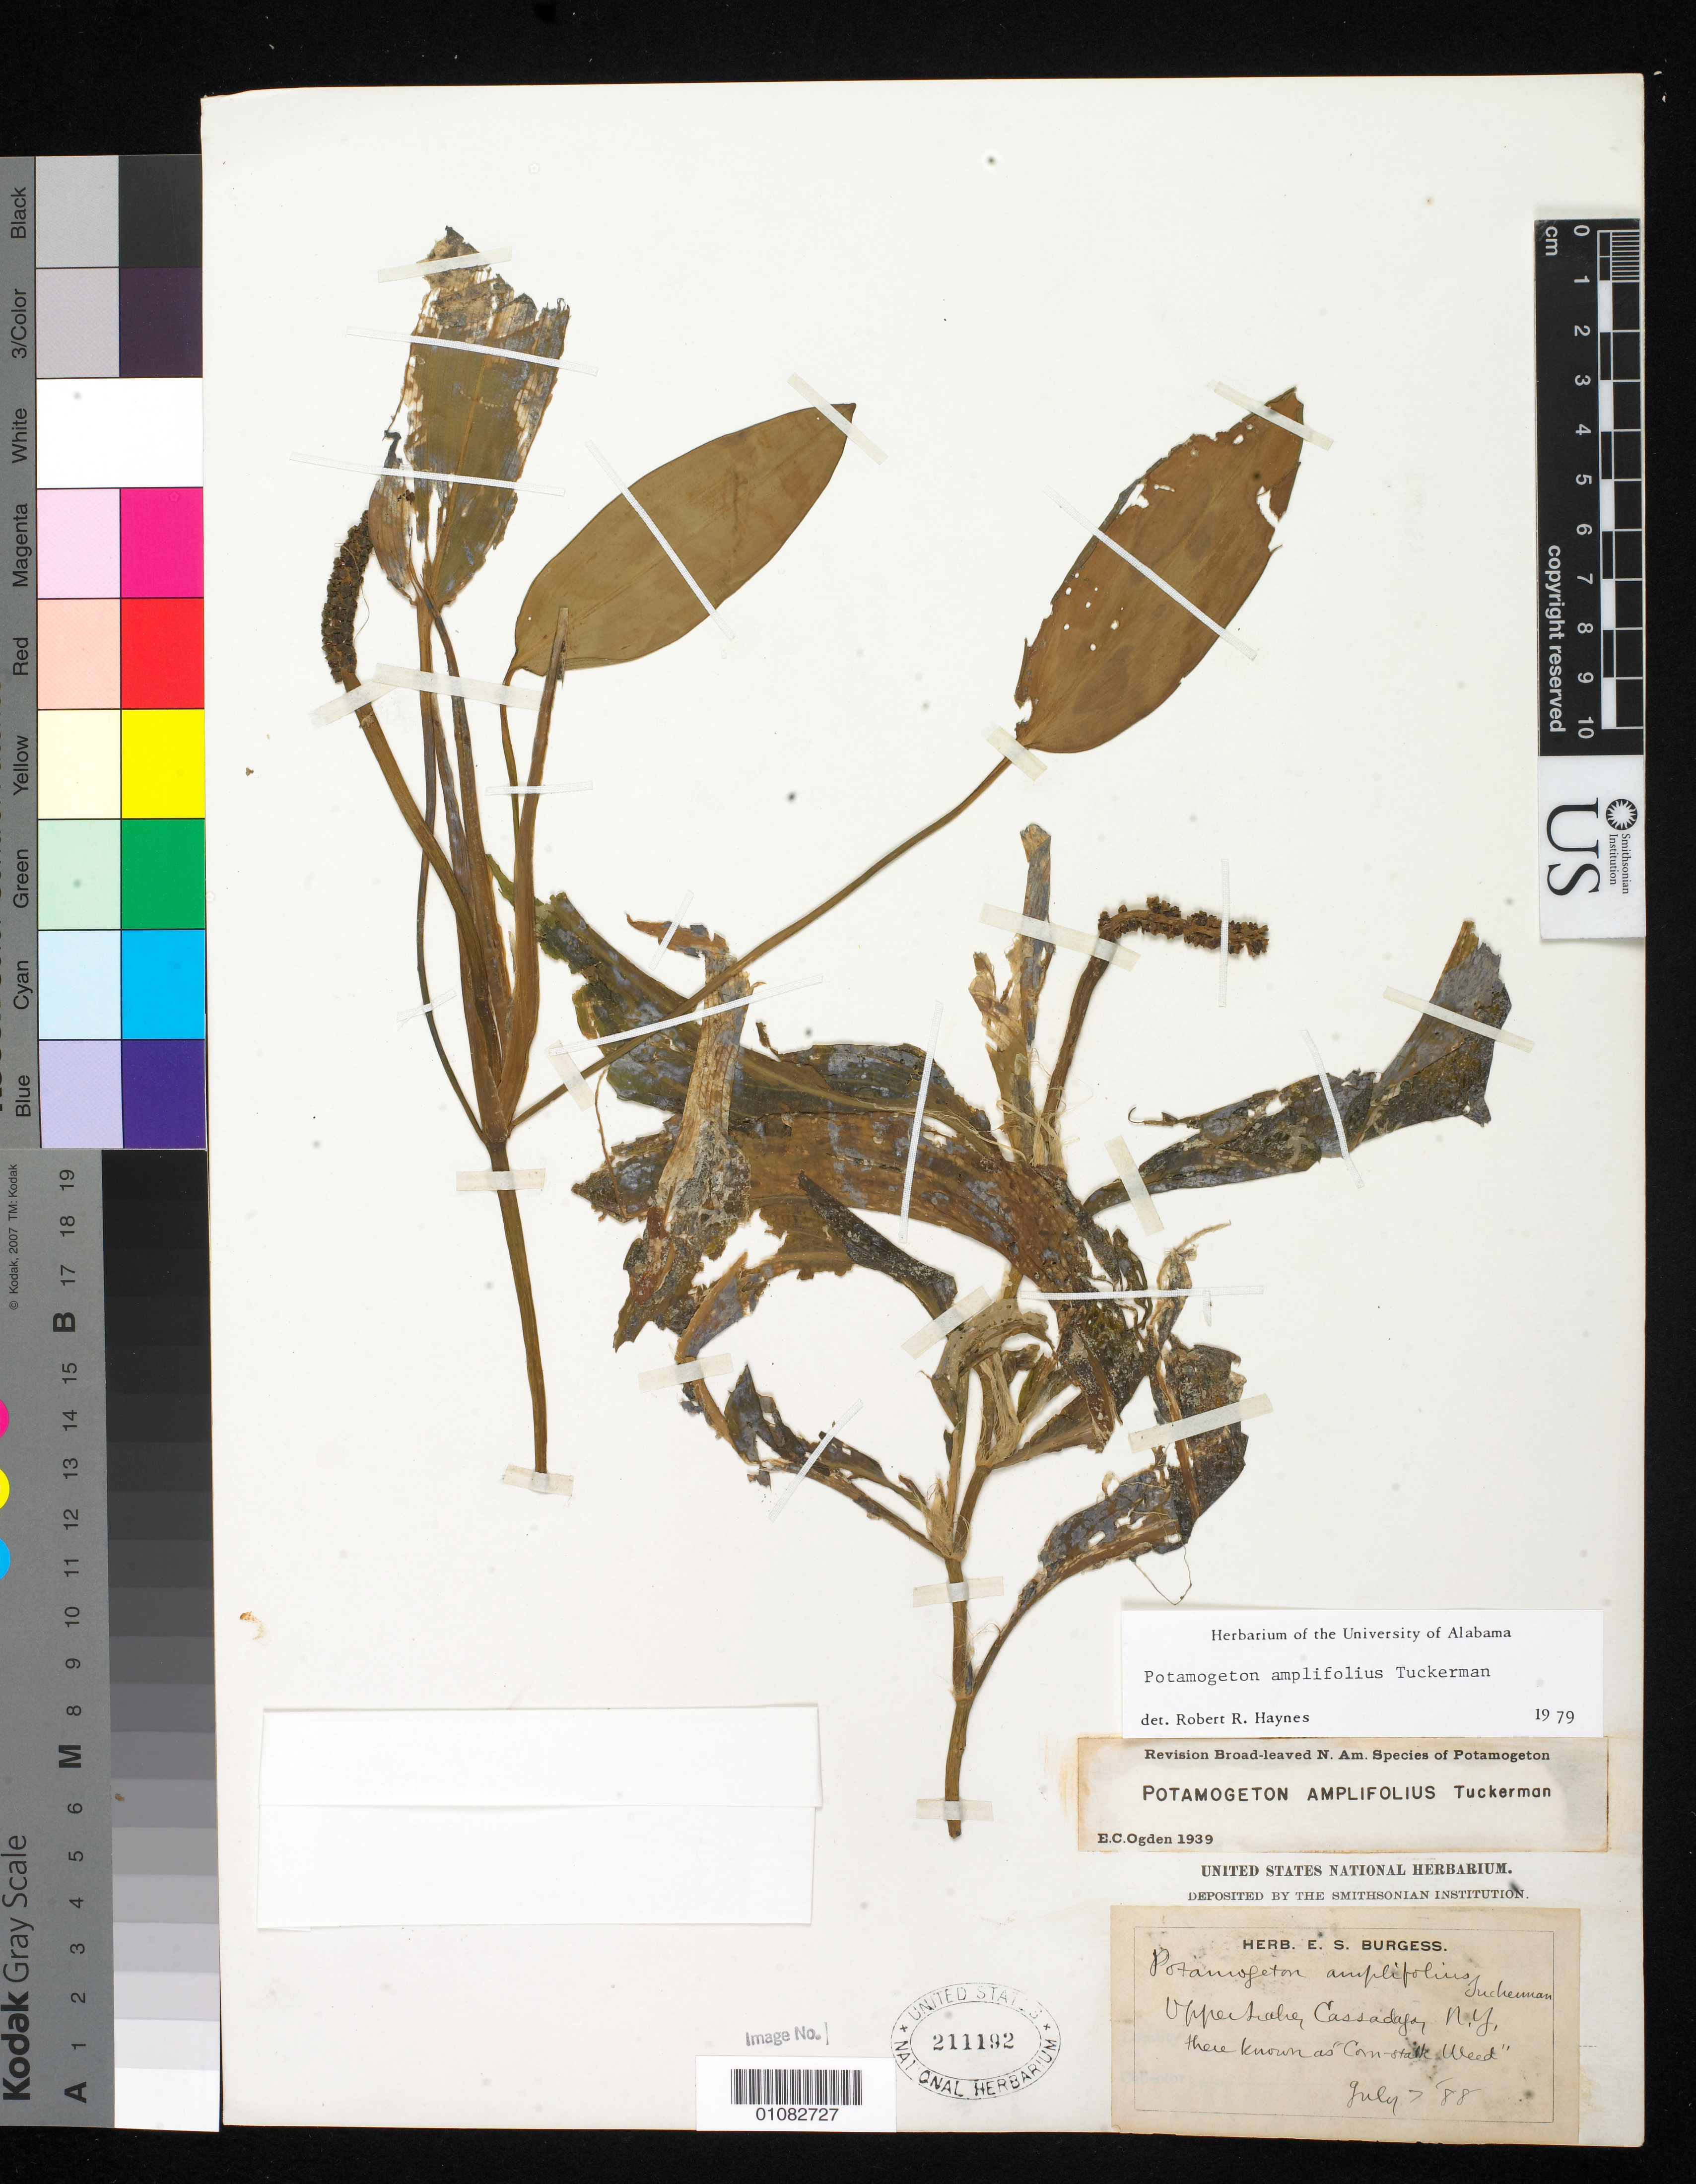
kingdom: Plantae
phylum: Tracheophyta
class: Liliopsida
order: Alismatales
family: Potamogetonaceae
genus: Potamogeton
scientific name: Potamogeton amplifolius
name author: Tuckerm.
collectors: ex herb. E. S. Burgess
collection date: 1888-07-07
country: United States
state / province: New York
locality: Cassadaga, Upper Lake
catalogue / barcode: US 211192